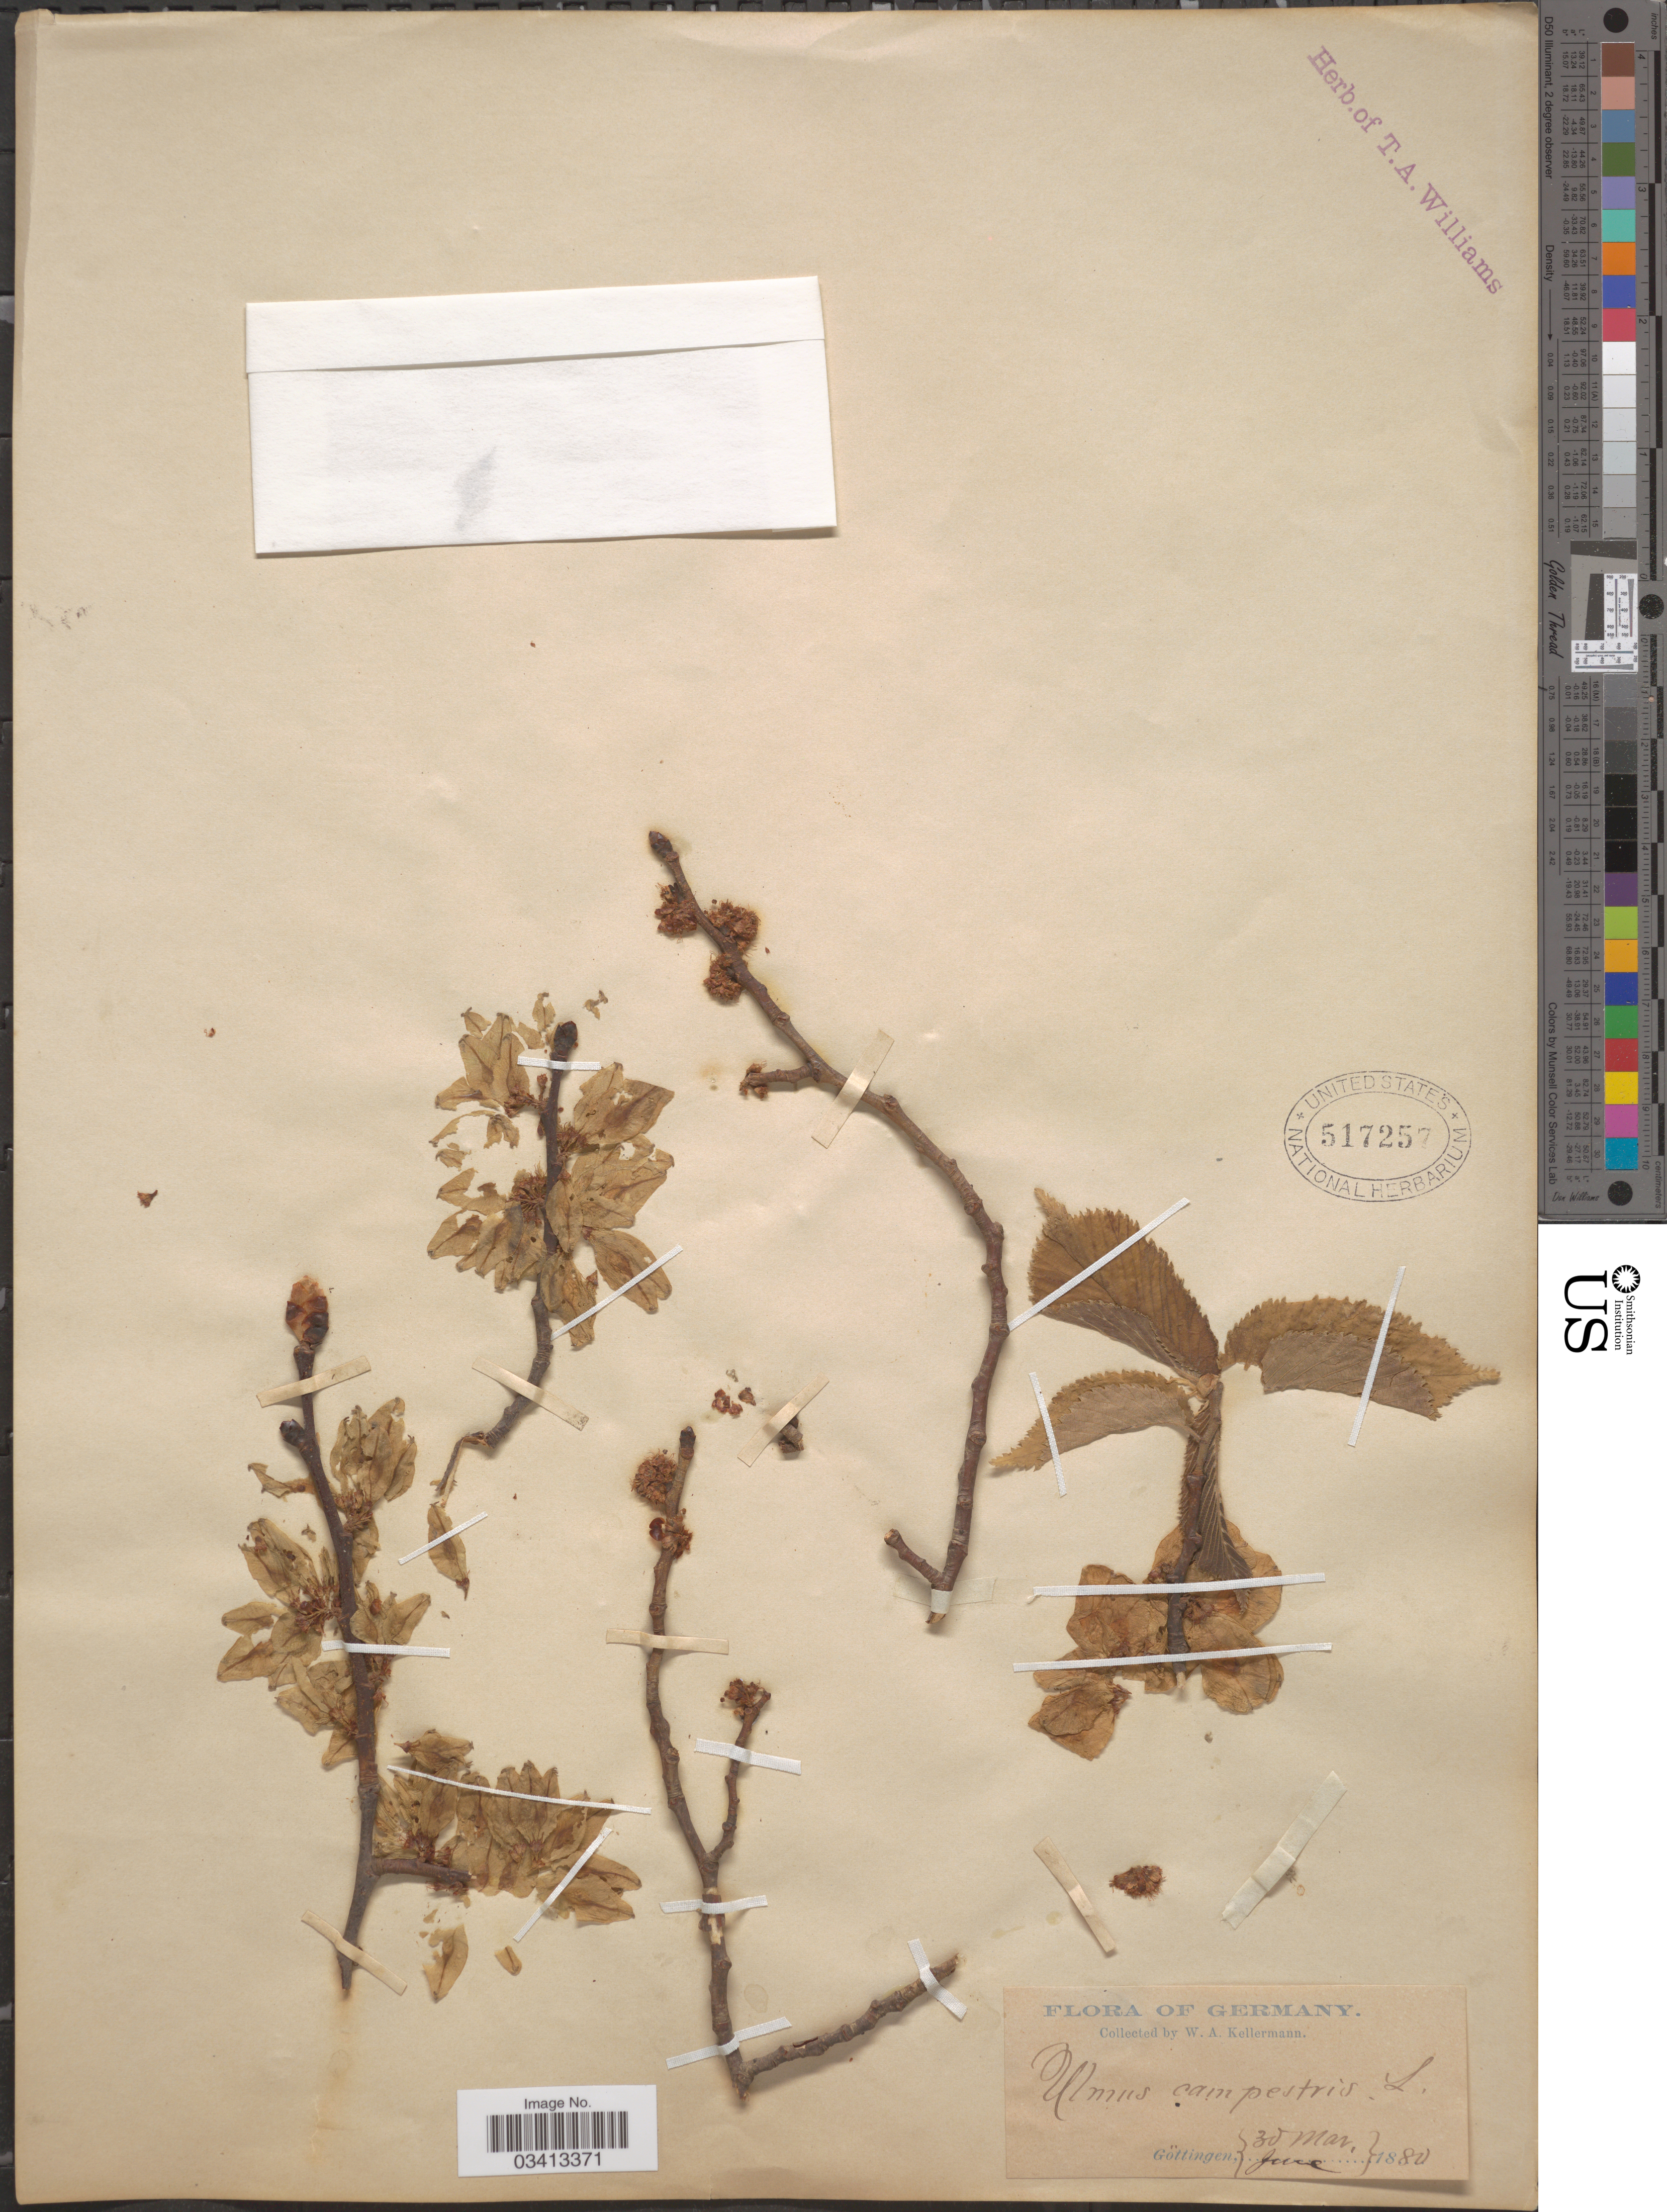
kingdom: Plantae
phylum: Tracheophyta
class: Magnoliopsida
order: Rosales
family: Ulmaceae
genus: Ulmus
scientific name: Ulmus campestris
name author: L.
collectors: W. A. Kellermann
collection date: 1880-03-30/1880-06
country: Germany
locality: Göttingen.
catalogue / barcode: US 517257